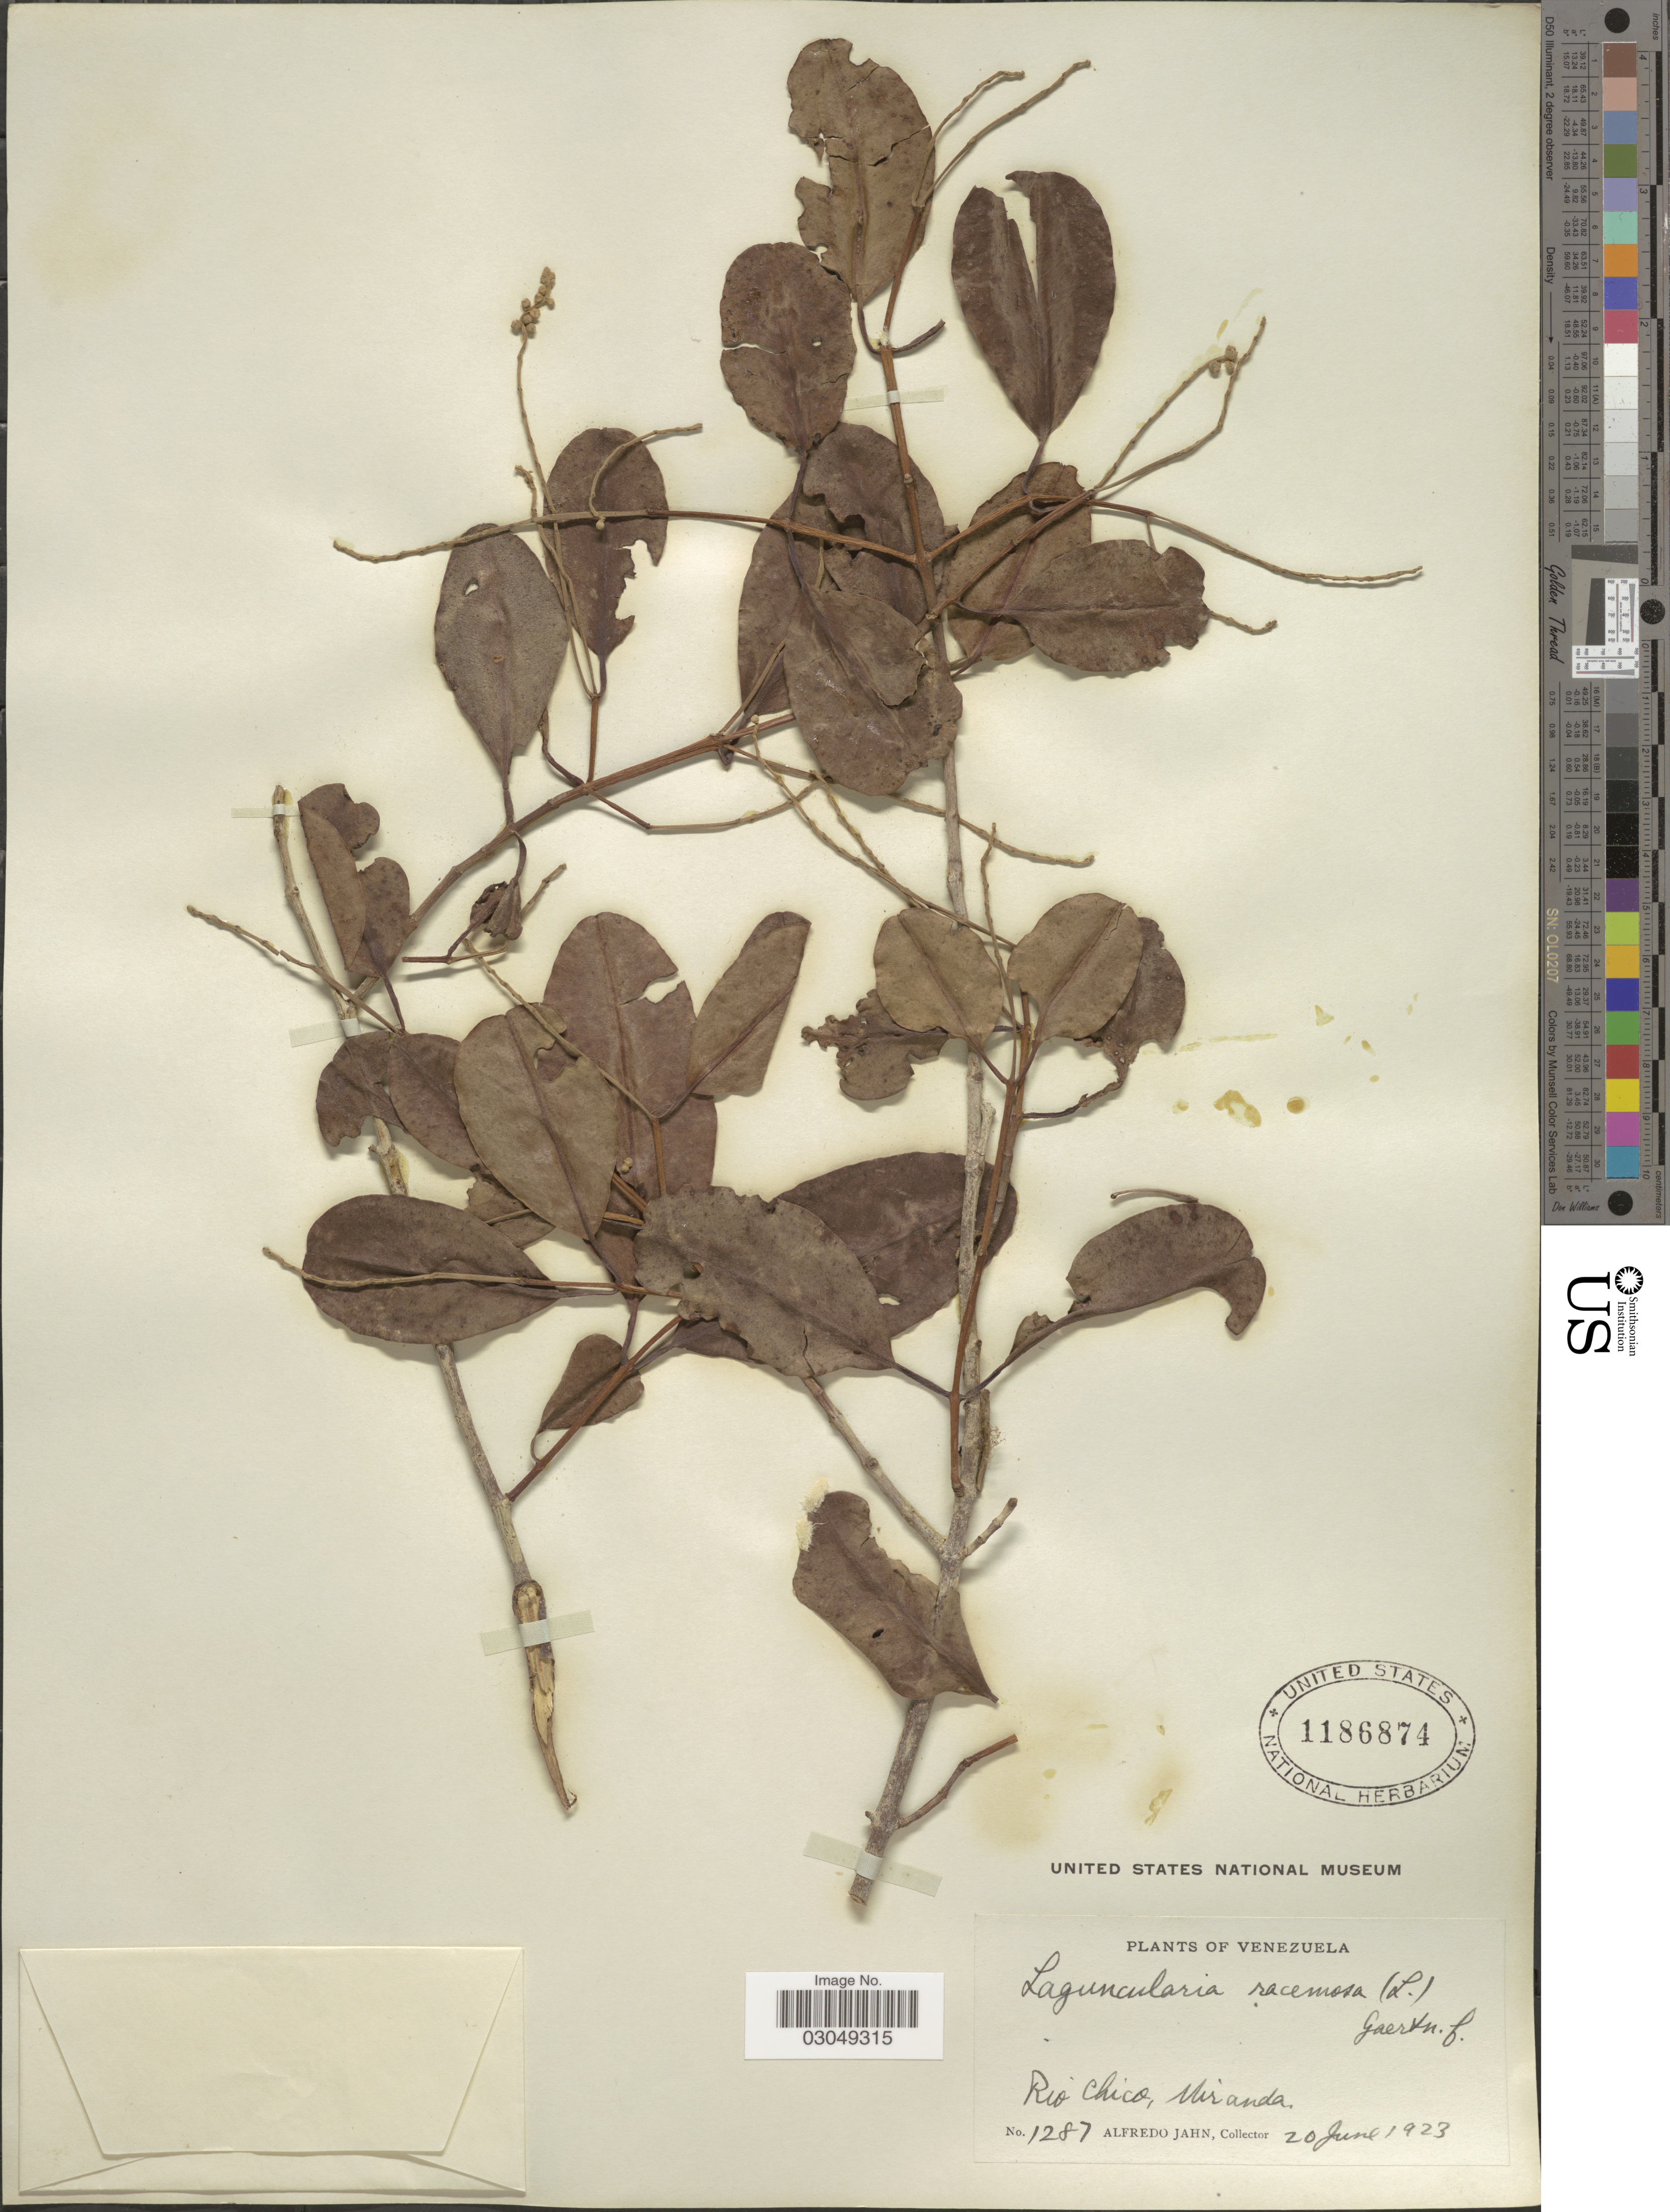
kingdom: Plantae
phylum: Tracheophyta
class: Magnoliopsida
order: Myrtales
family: Combretaceae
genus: Laguncularia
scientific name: Laguncularia racemosa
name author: (L.) C.F. Gaertn.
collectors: A. Jahn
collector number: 1287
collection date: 1923-06-20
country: Venezuela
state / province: Miranda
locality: Rio Chico.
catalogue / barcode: US 1186874